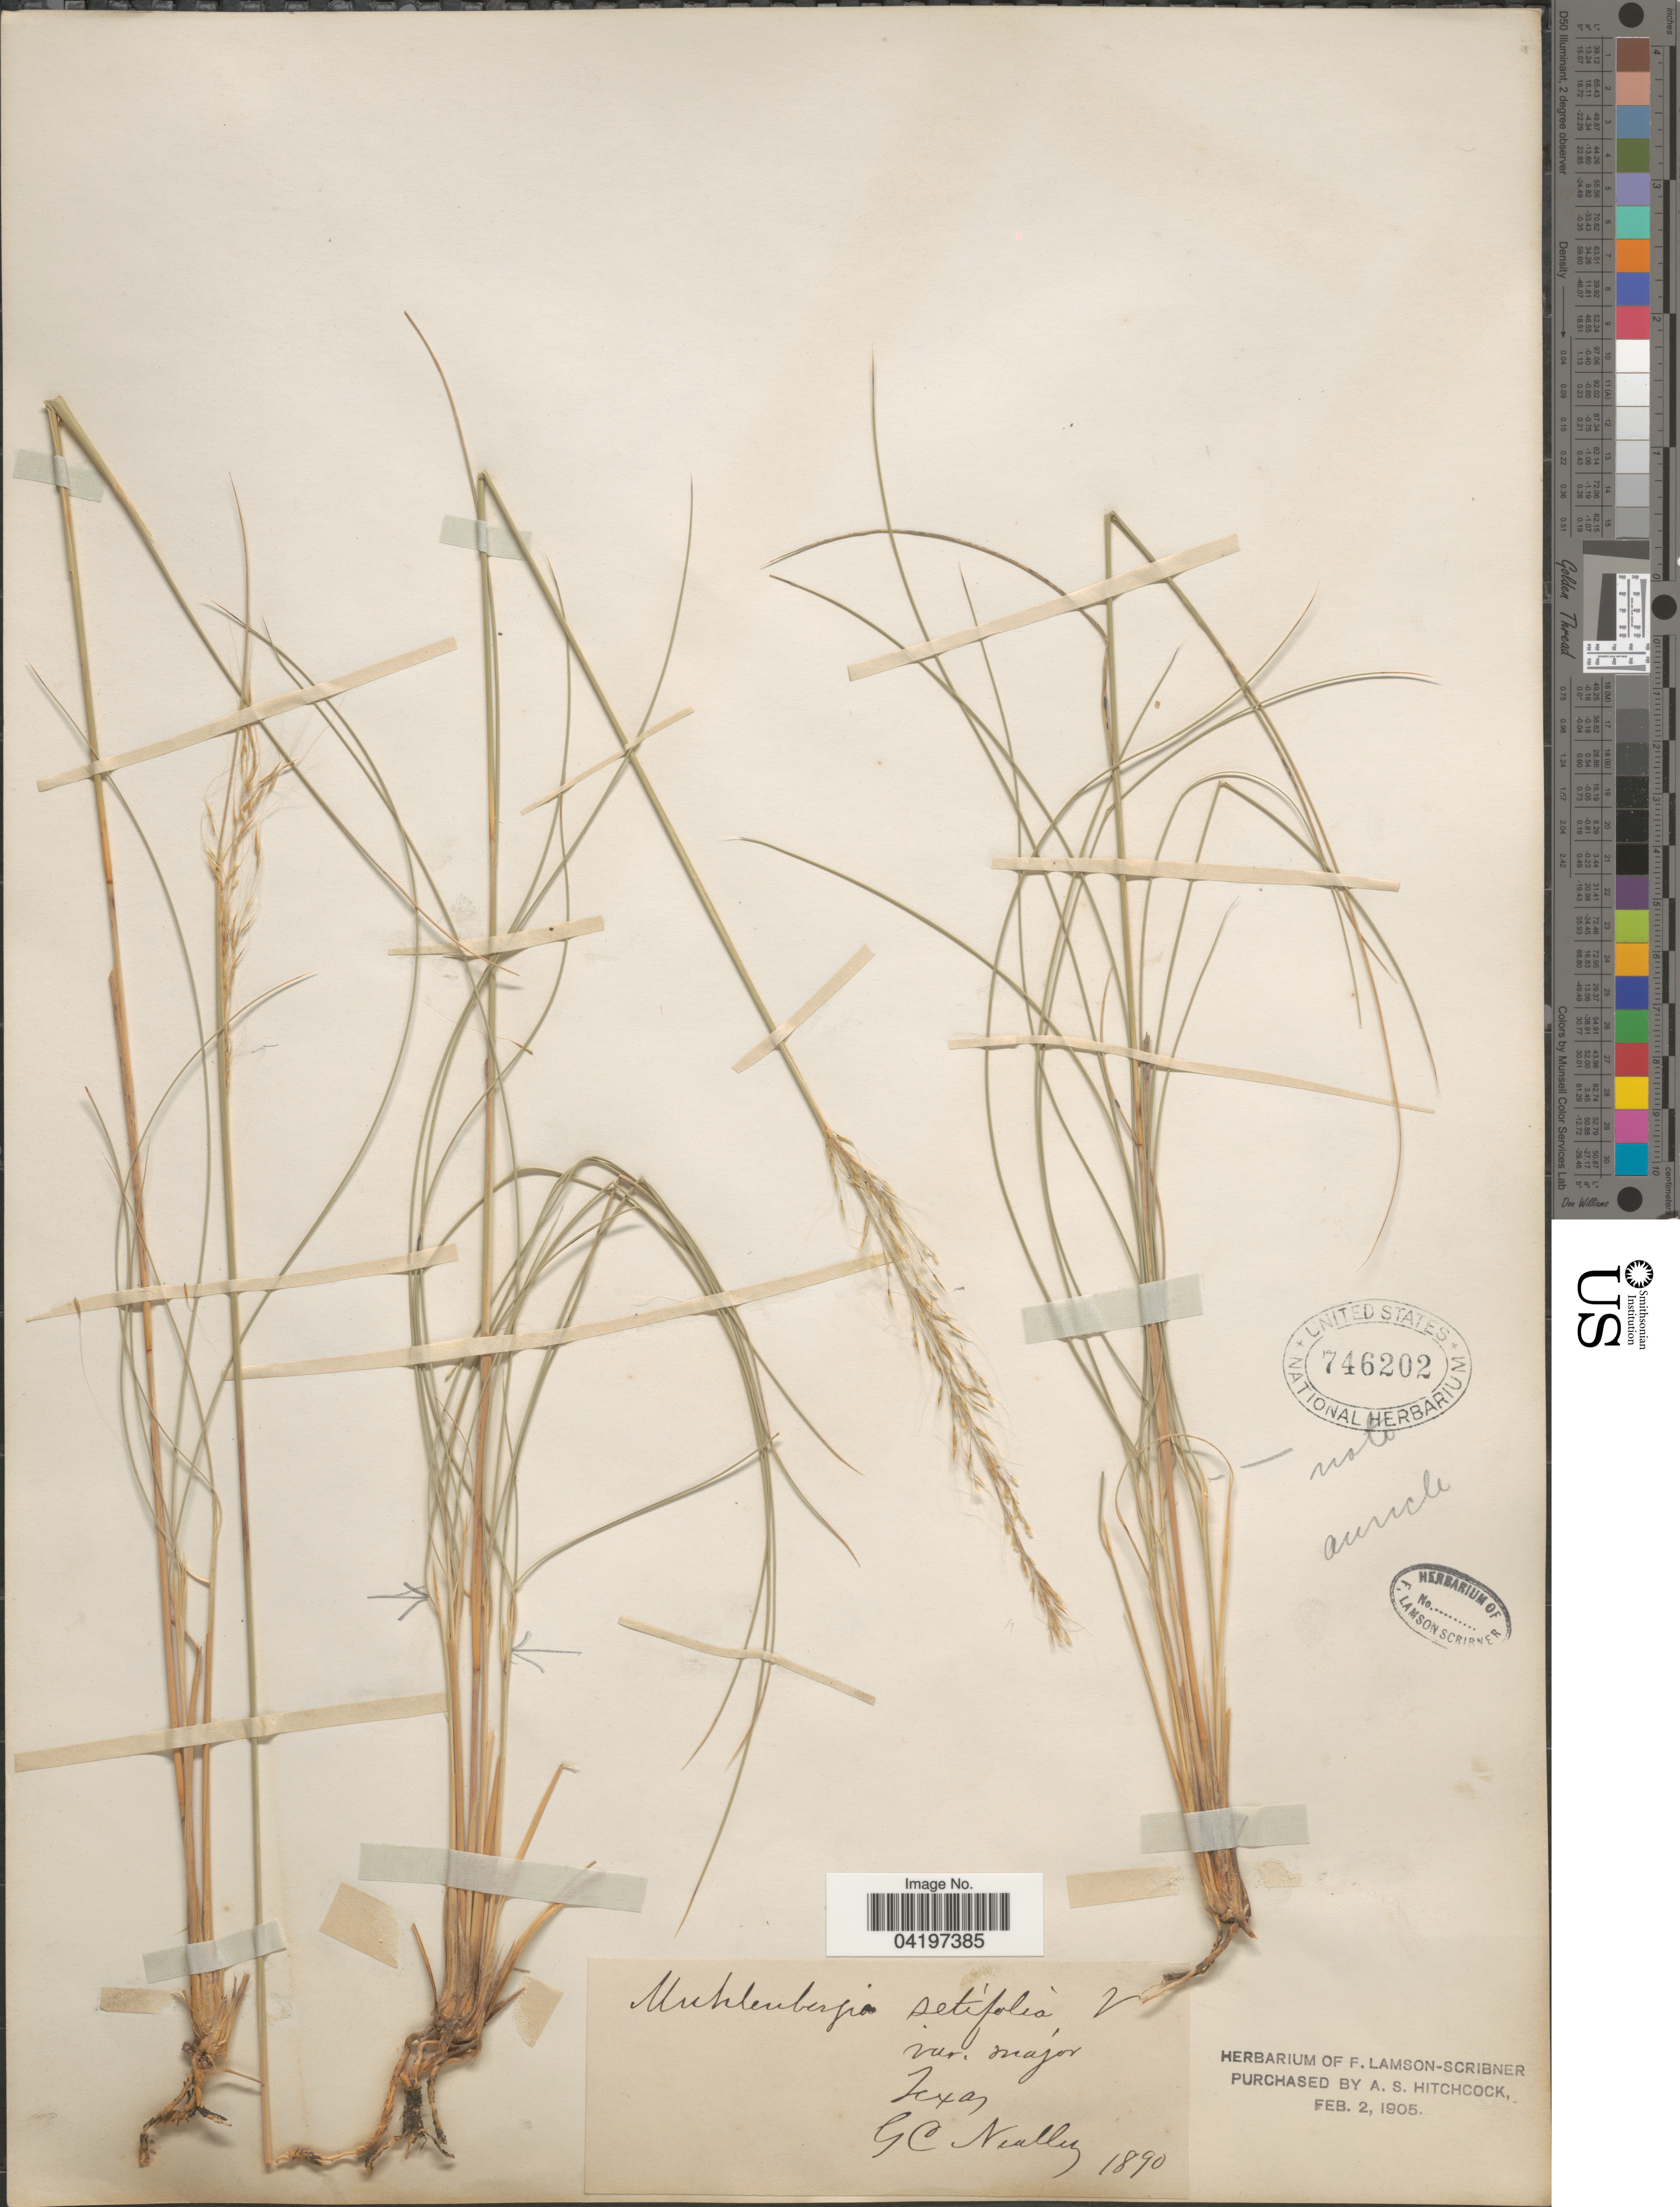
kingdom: Plantae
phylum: Tracheophyta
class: Liliopsida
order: Poales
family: Poaceae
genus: Muhlenbergia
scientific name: Muhlenbergia setifolia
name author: Vasey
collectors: G. C. Nealley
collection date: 1890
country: United States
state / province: Texas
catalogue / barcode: US 746202